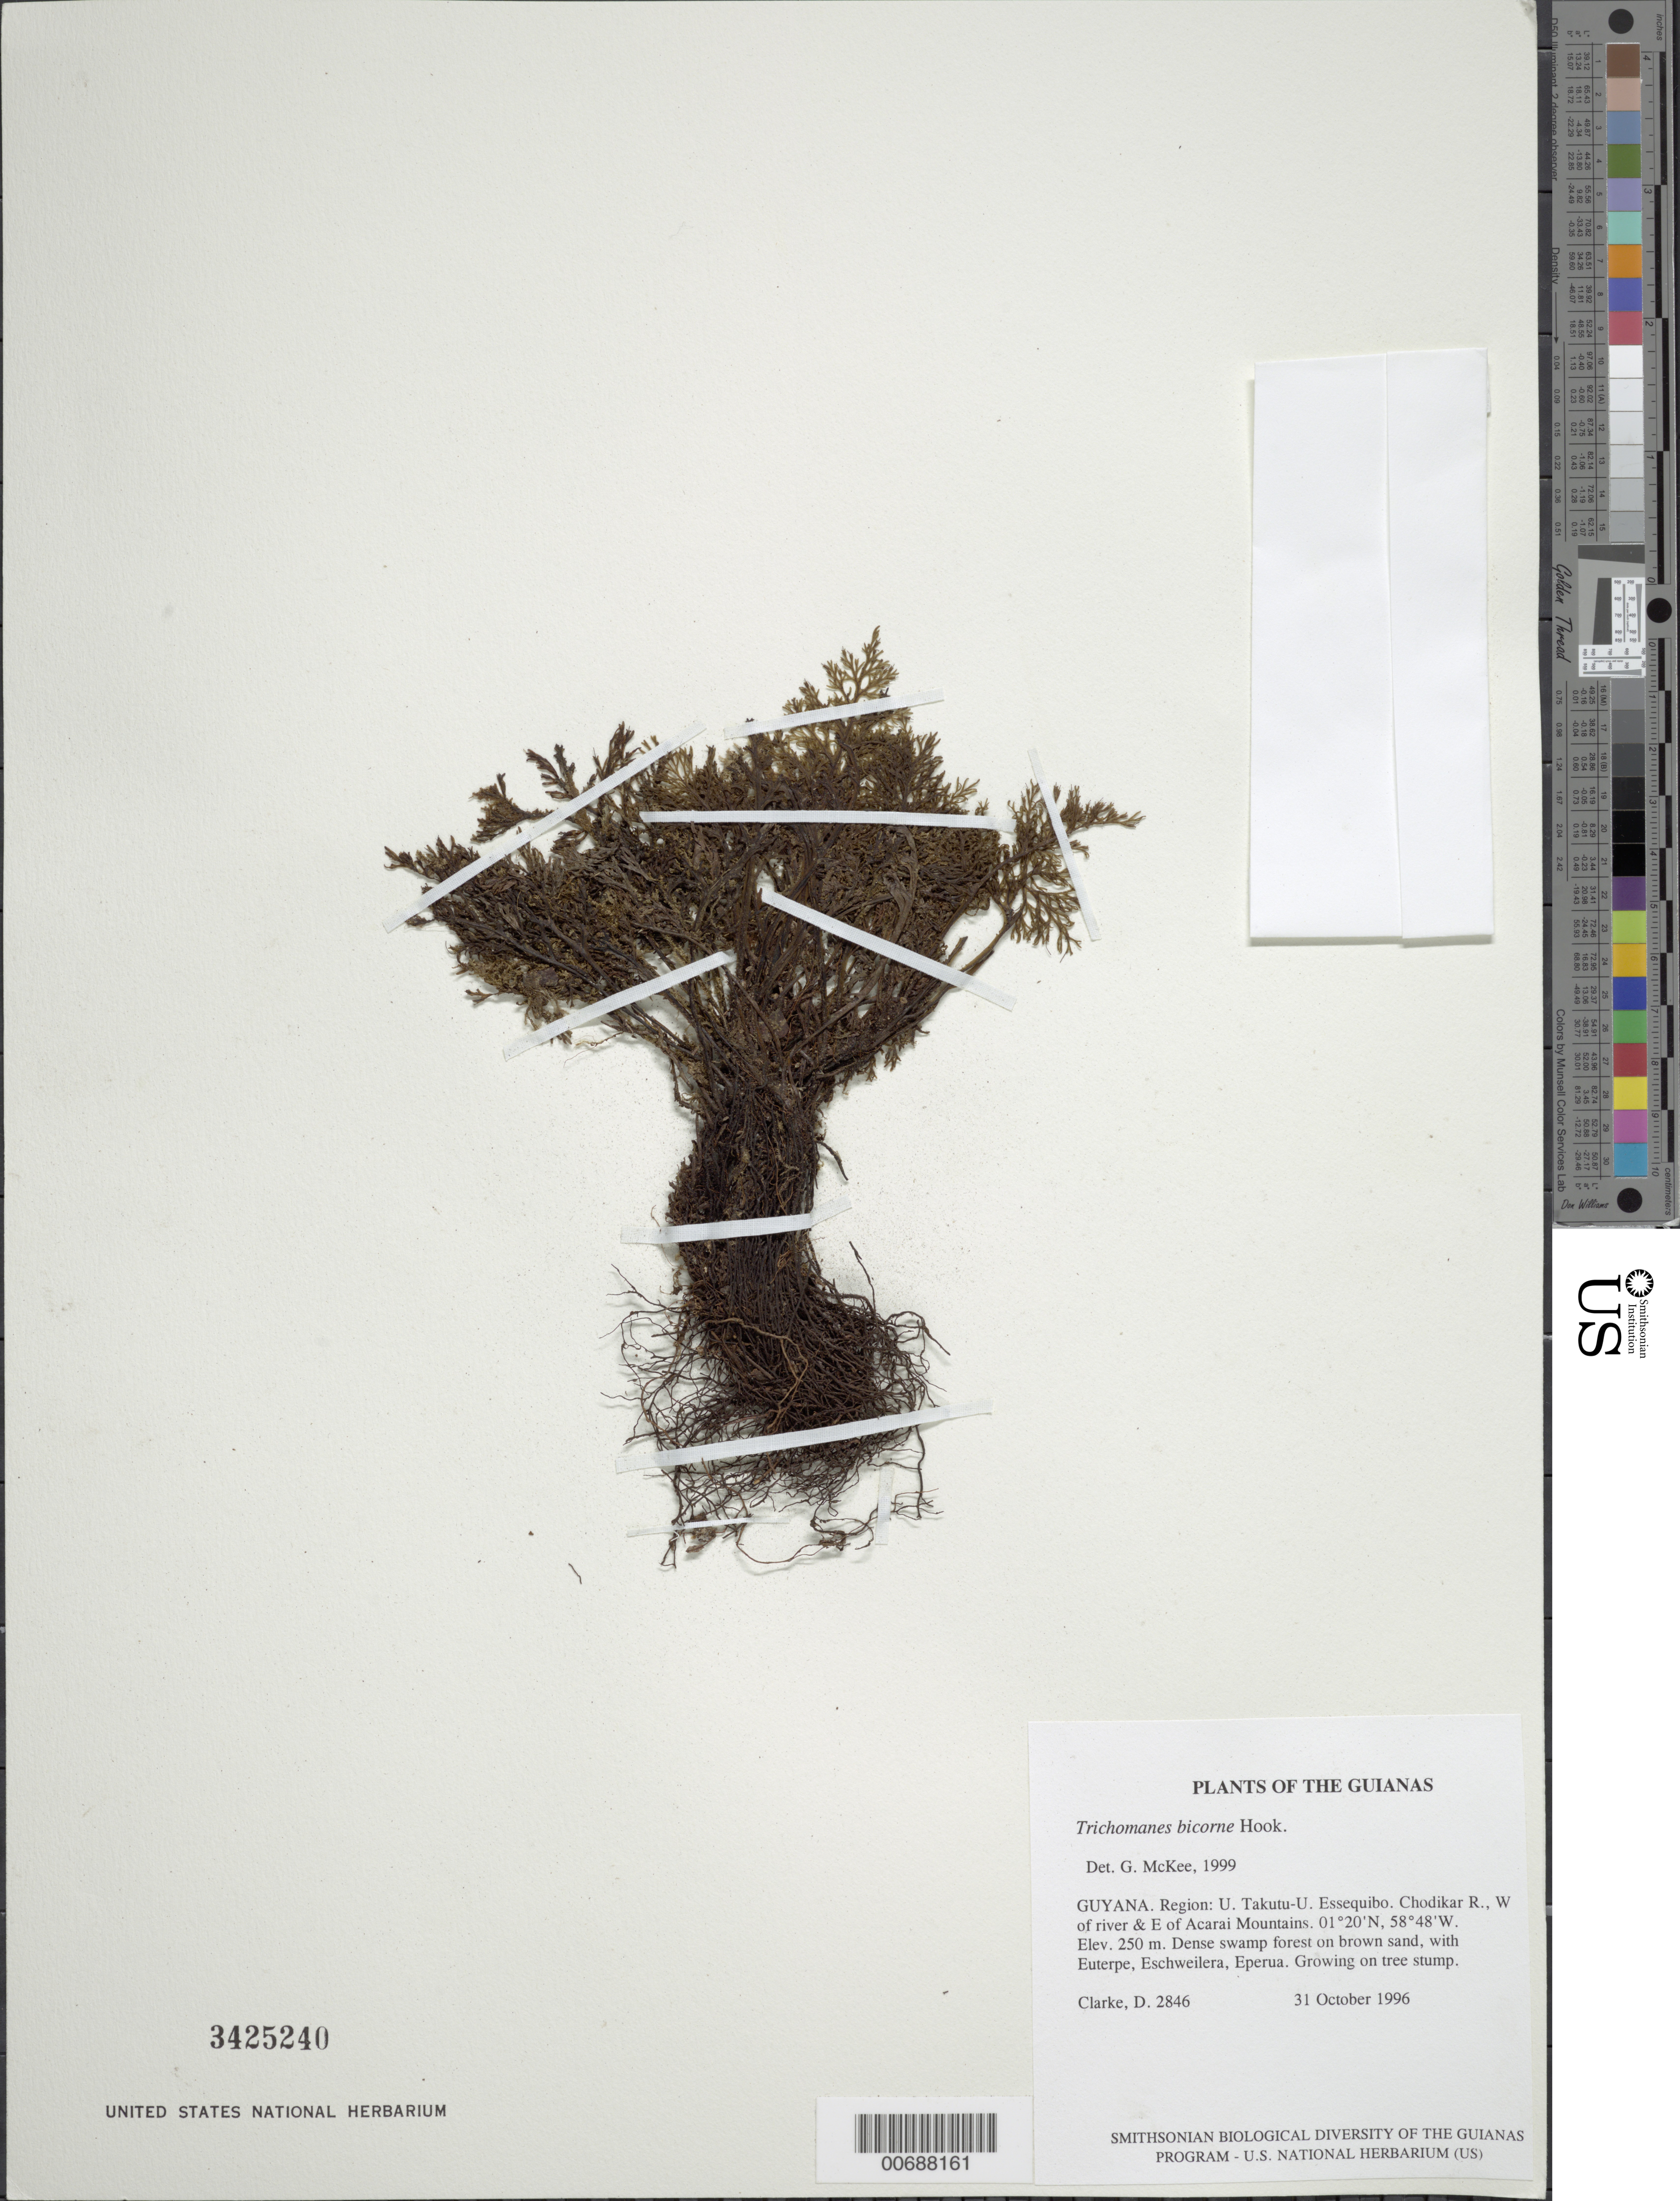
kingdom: Plantae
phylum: Tracheophyta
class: Polypodiopsida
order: Hymenophyllales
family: Hymenophyllaceae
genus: Trichomanes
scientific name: Trichomanes bicorne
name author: Hook.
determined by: McKee, G. S., (US), NMNH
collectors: H. D. Clarke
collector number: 2846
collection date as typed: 31 October 1996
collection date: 1996-10-31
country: Guyana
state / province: U. Takutu-U. Essequibo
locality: Chodikar R., W of river & E of Acarai Mountains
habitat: Dense swamp forest on brown sand, with Euterpe, Eschweilera, Eperua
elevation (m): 250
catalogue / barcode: US 3425240